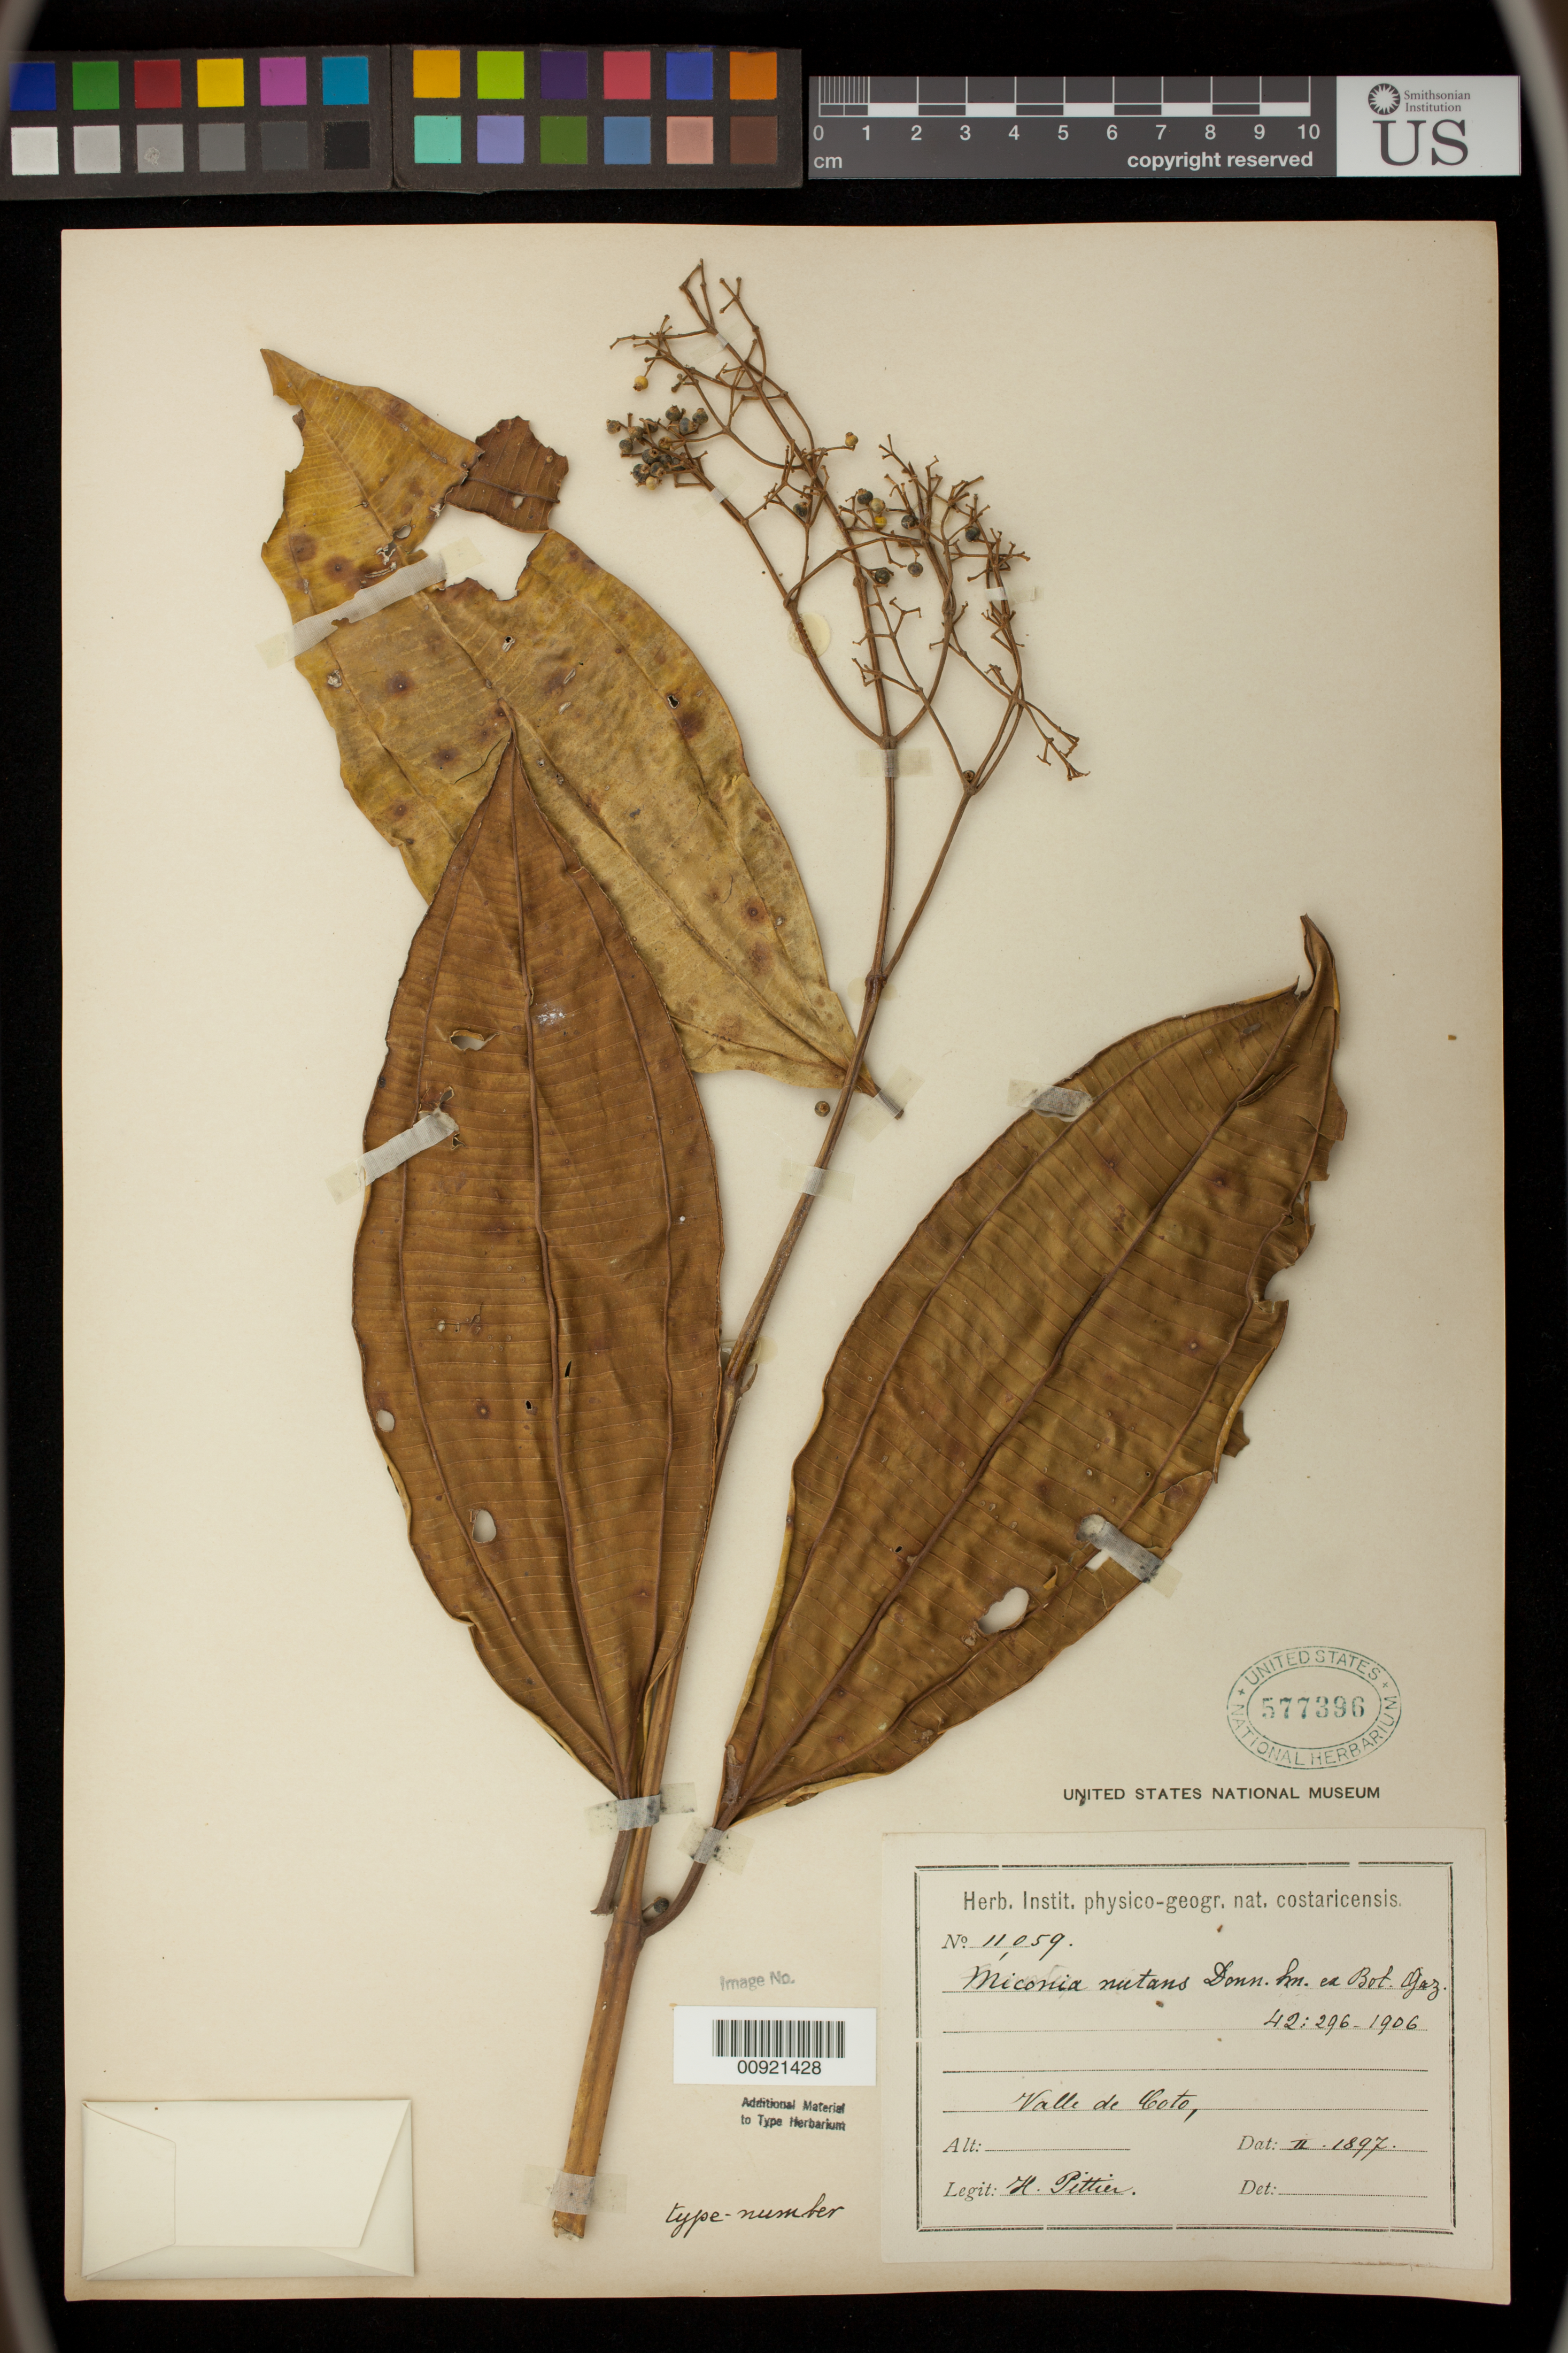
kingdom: Plantae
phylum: Tracheophyta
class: Magnoliopsida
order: Myrtales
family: Melastomataceae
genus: Miconia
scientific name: Miconia nutans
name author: Donn. Sm.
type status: Syntype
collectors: H. F. Pittier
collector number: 11059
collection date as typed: Feb 1897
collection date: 1897-02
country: Costa Rica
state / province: Puntarenas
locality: Valle de Coto.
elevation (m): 1100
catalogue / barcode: US 577396